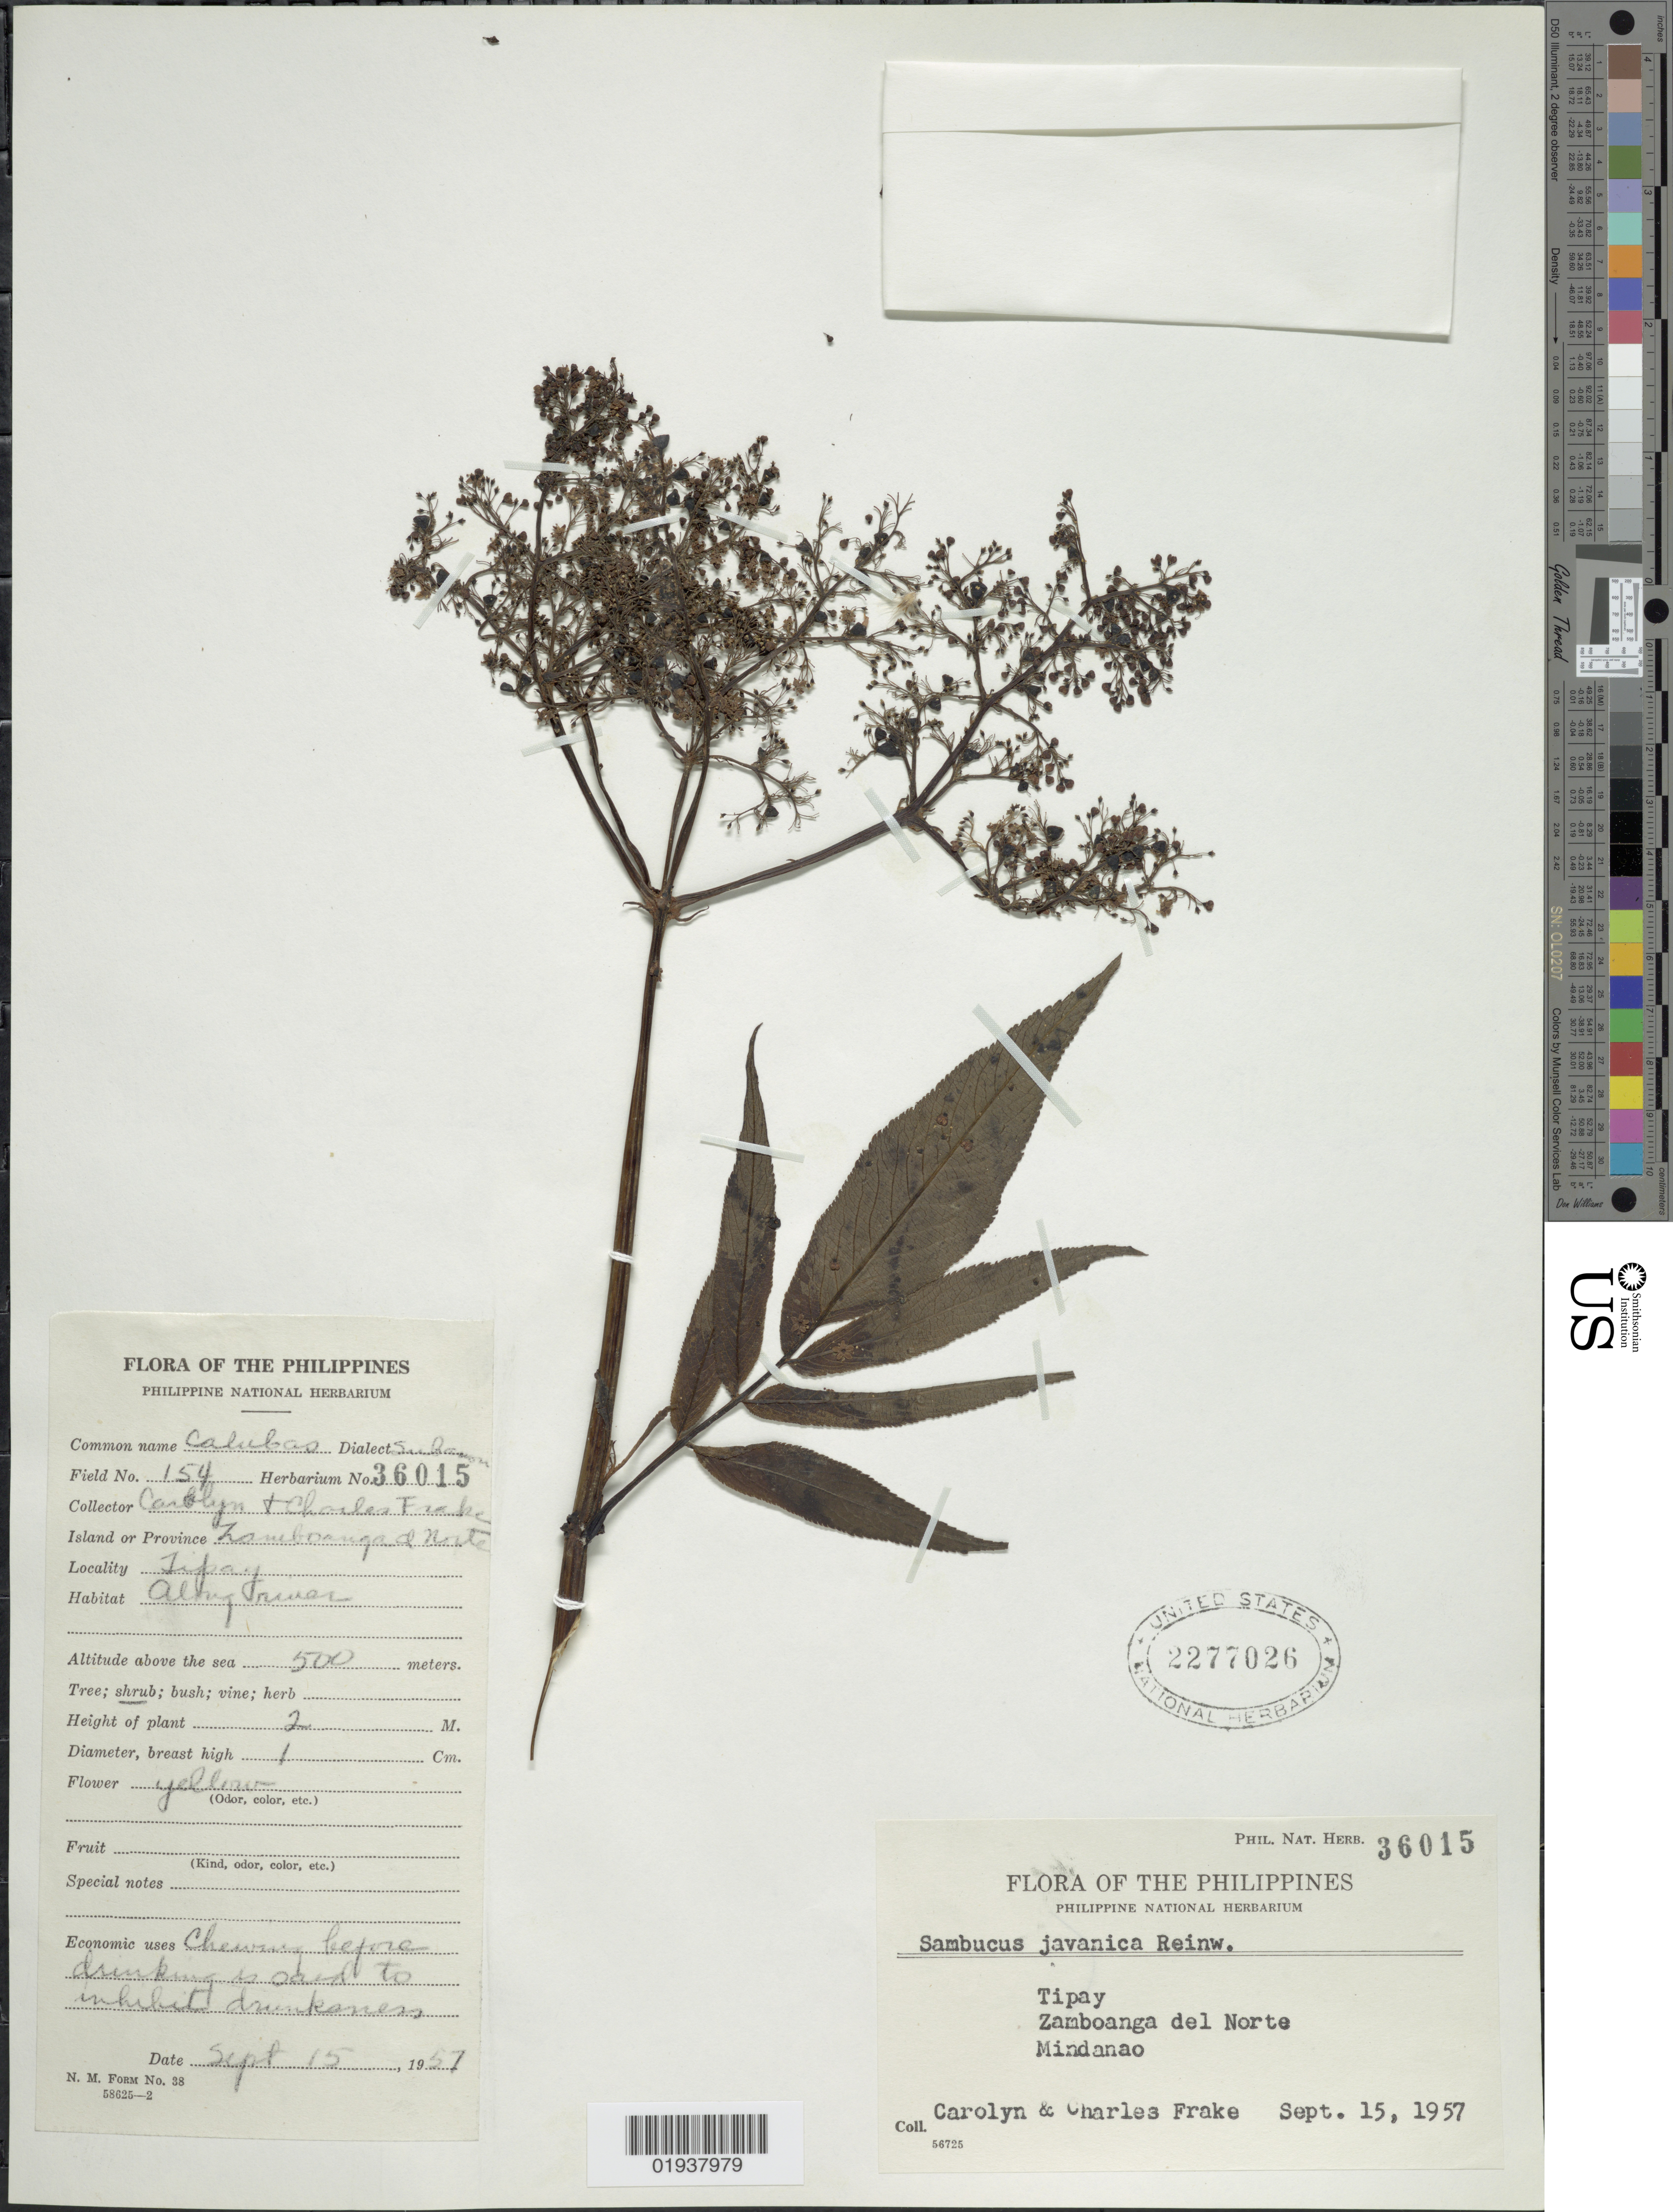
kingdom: Plantae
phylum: Tracheophyta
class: Magnoliopsida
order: Dipsacales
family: Viburnaceae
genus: Sambucus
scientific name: Sambucus javanica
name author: Blume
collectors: C. M. Frake & C. O. Frake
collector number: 154/Phil.Nat.Herb. 36015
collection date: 1957-09-15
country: Philippines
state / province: Zamboanga Peninsula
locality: Tipay, Zamboanga del Norte, Mindanao.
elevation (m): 500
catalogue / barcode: US 2277026